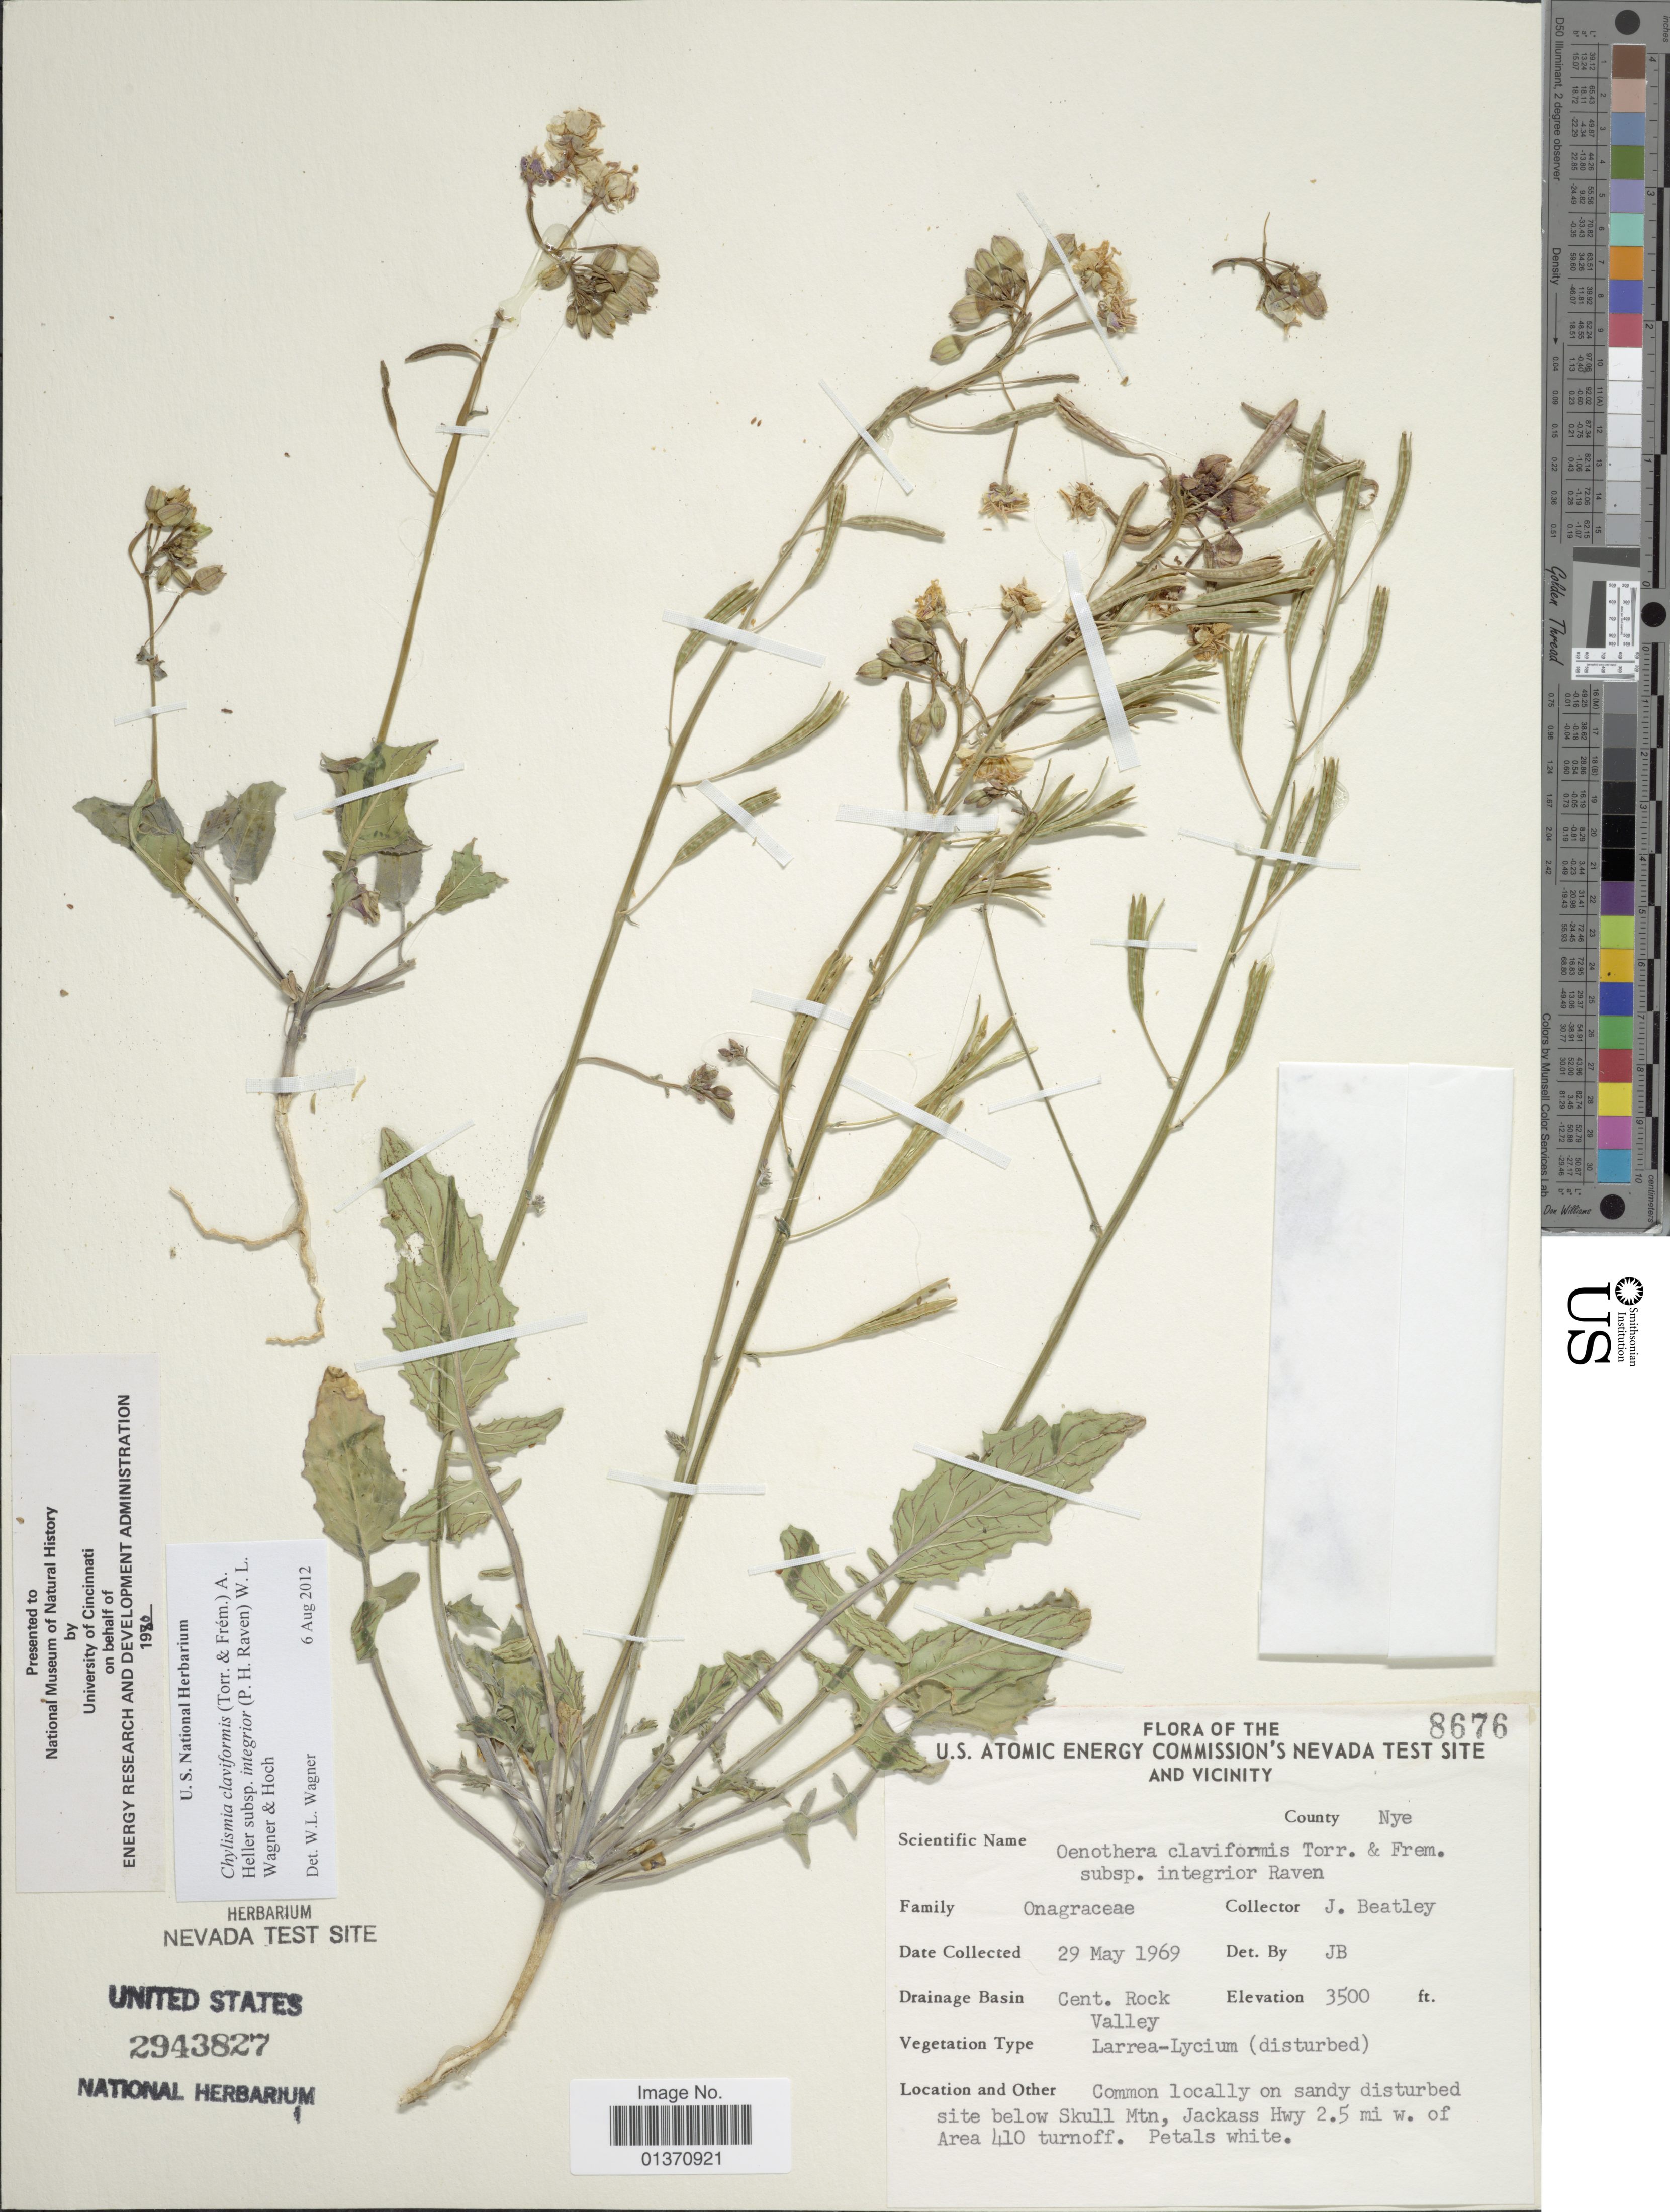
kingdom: Plantae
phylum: Tracheophyta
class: Magnoliopsida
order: Myrtales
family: Onagraceae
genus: Chylismia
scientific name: Chylismia claviformis subsp. integrior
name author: (P.H. Raven) W.L. Wagner & Hoch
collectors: J. C. Beatley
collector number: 8676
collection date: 1969-05-29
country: United States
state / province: Nevada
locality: U. S. Atomic Energy Commission's Nevada Test Site and Vicinity, Cent. Rock Valley, site below Skull Mtn, Jackass Hwy 2.5 mi w. of Area 410 turnoff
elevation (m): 1067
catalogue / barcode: US 2943827